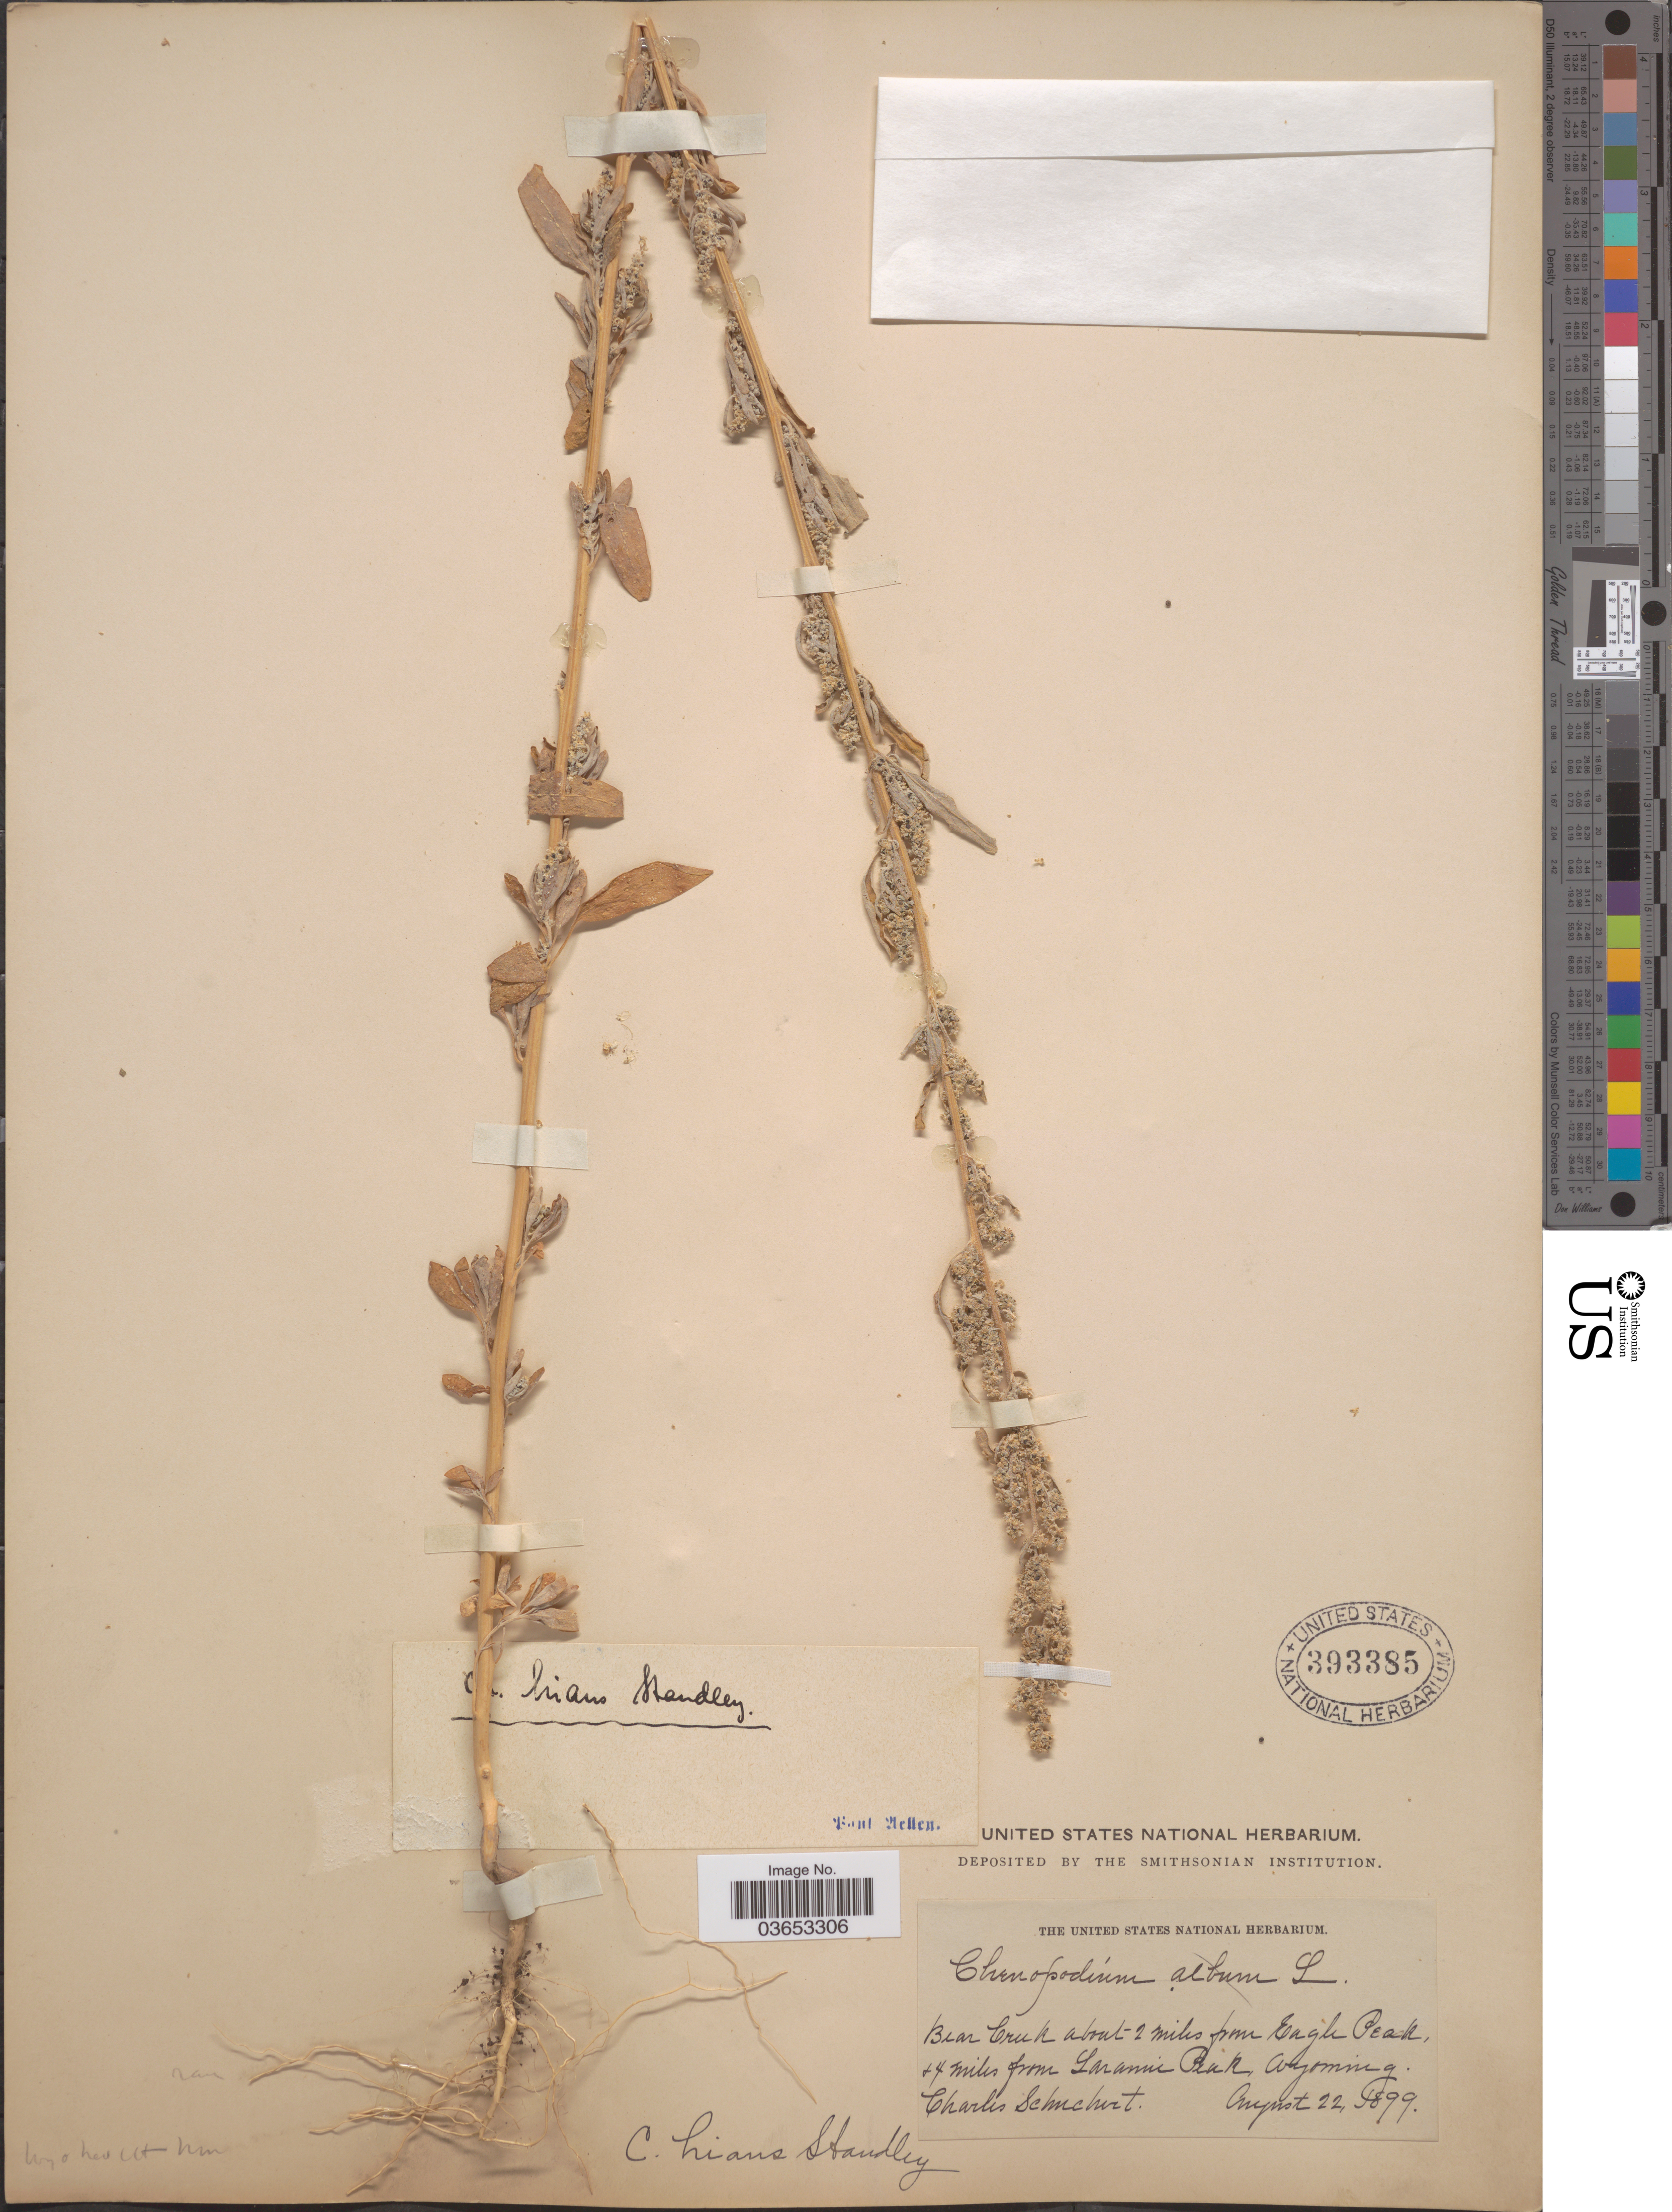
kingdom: Plantae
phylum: Tracheophyta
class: Magnoliopsida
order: Caryophyllales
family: Amaranthaceae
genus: Chenopodium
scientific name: Chenopodium hians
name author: Standl.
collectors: C. Schuchert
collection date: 1899-08-22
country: United States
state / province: Wyoming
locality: Bear Creek about 2 miles from Eagle Peak, & 4 miles from Laramie Peak.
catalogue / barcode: US 393385